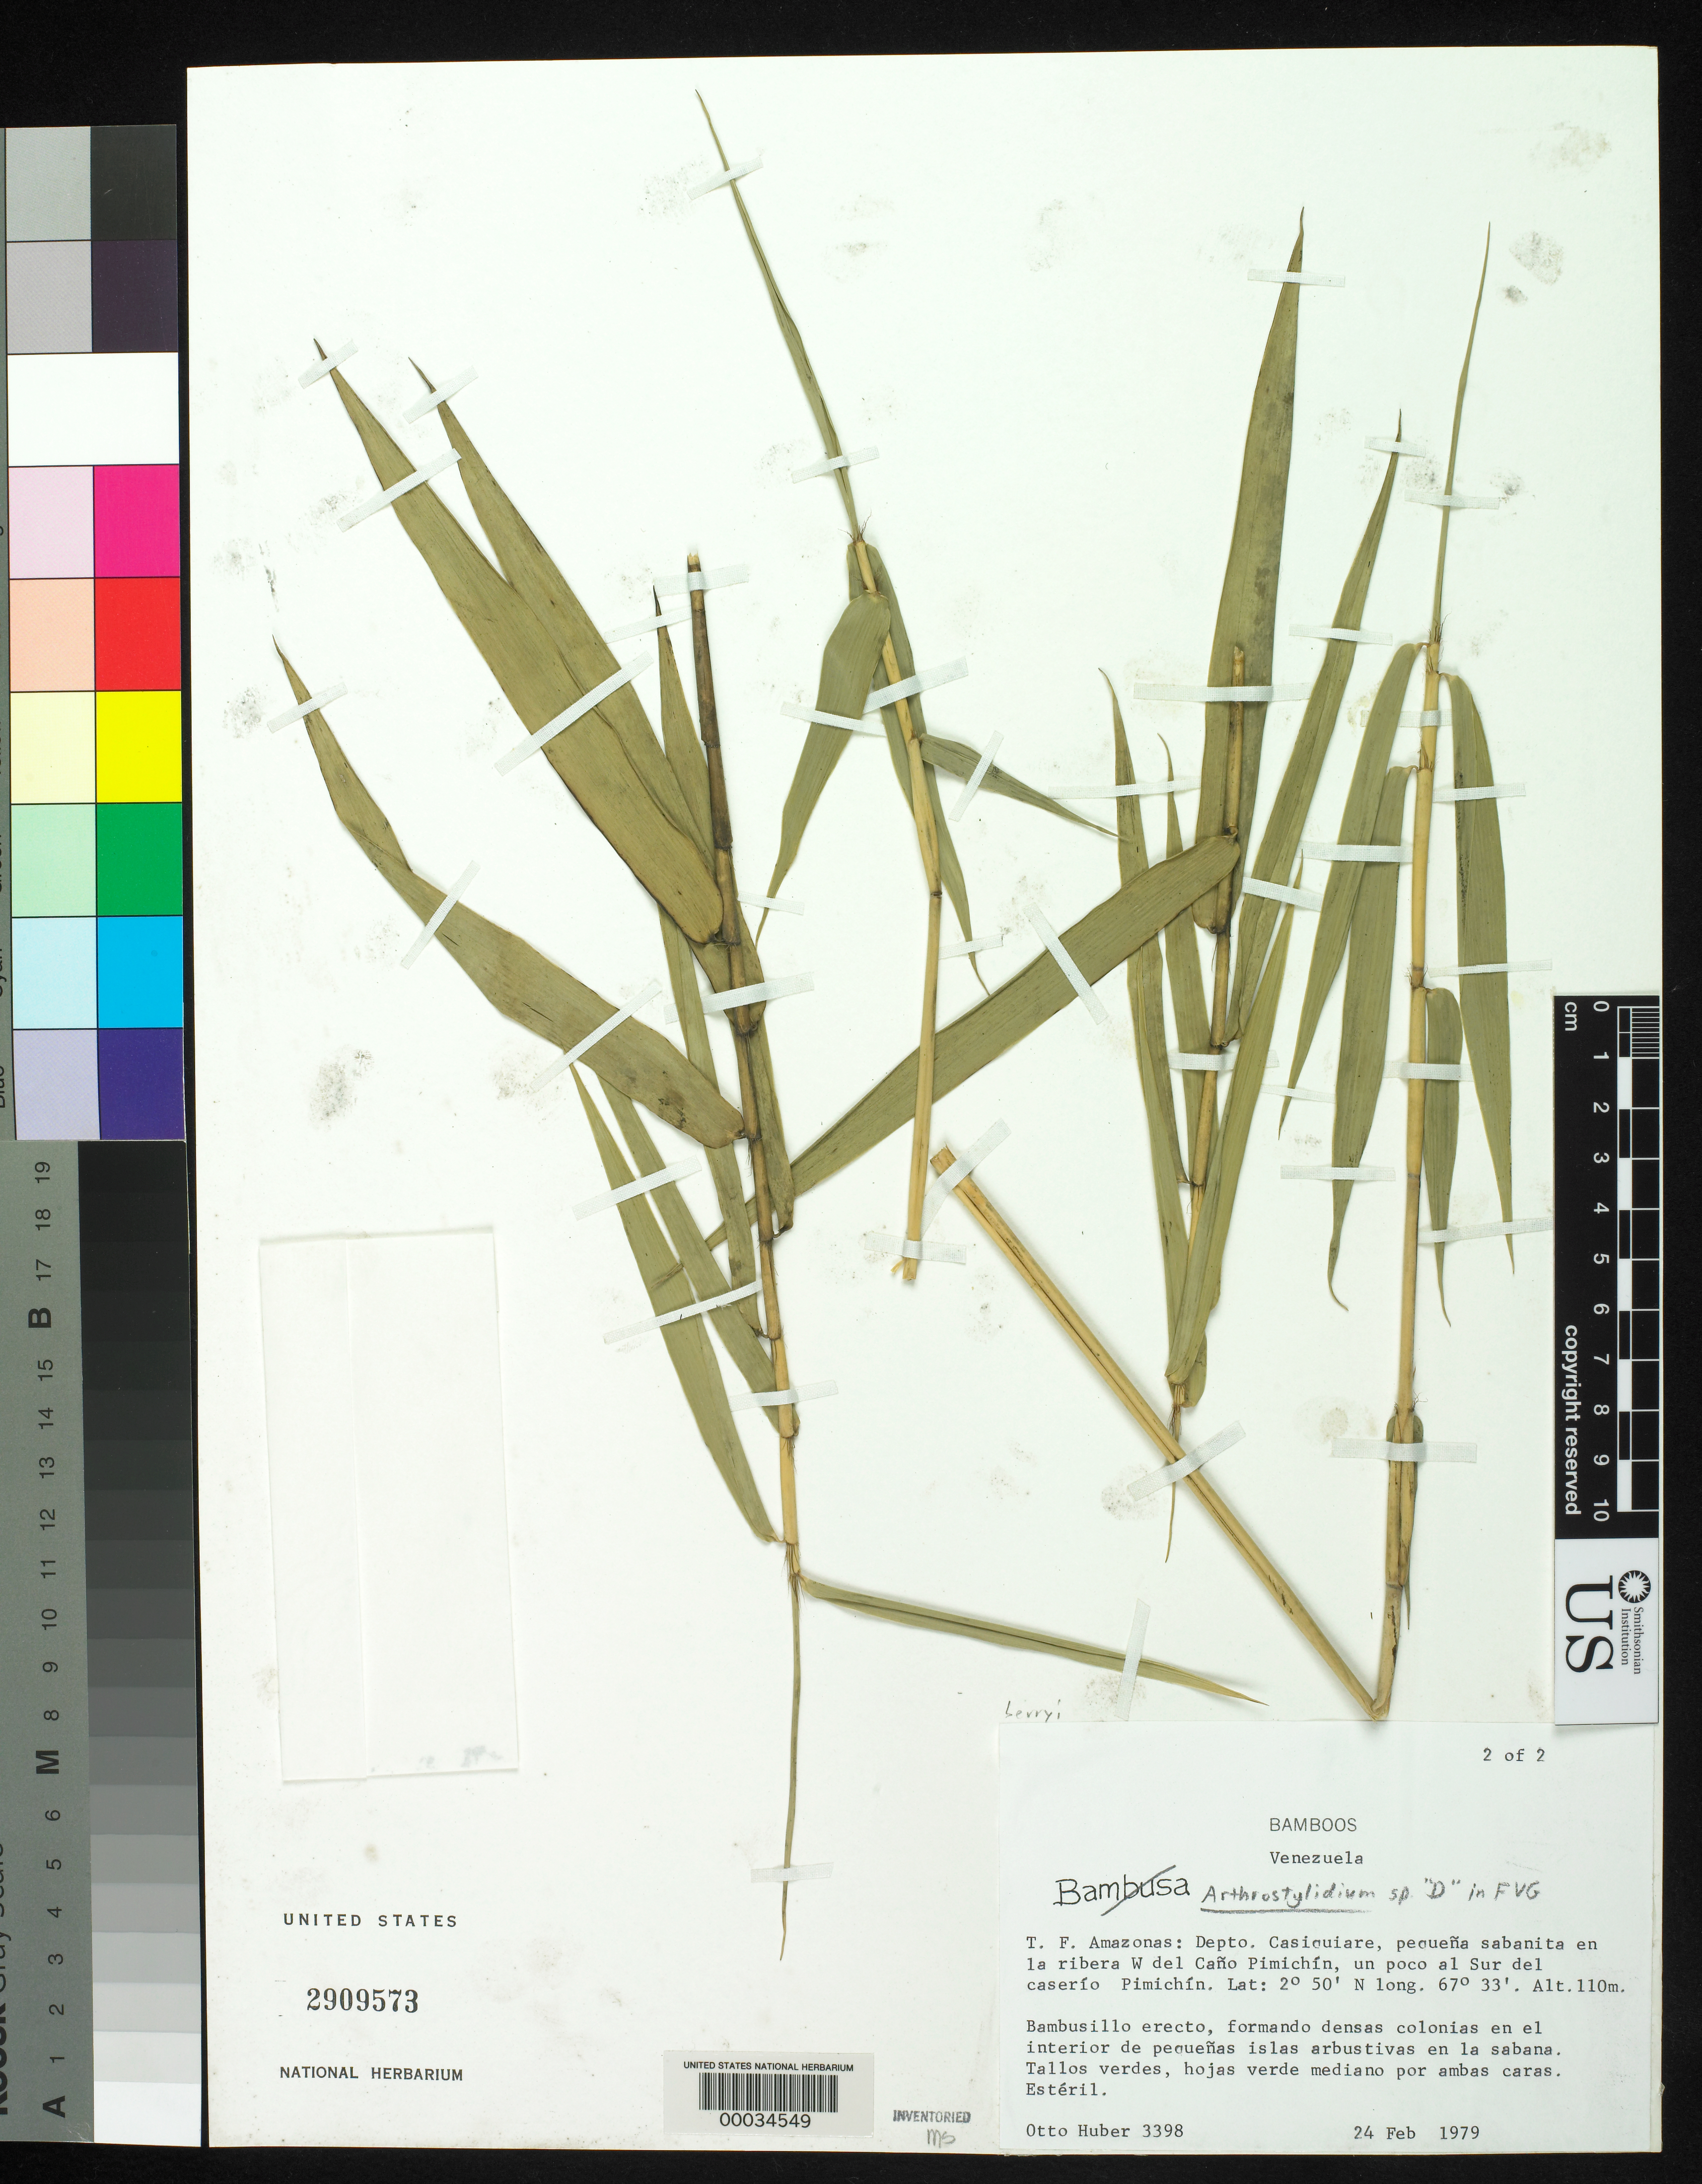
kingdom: Plantae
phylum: Tracheophyta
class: Liliopsida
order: Poales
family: Poaceae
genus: Arthrostylidium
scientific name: Arthrostylidium sp.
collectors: O. Huber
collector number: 3398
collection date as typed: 24 Feb 1979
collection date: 1979-02-24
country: Venezuela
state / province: Amazonas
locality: W of the cano pimichin, a little s of caserio pimichin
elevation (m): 110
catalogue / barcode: US 2909573